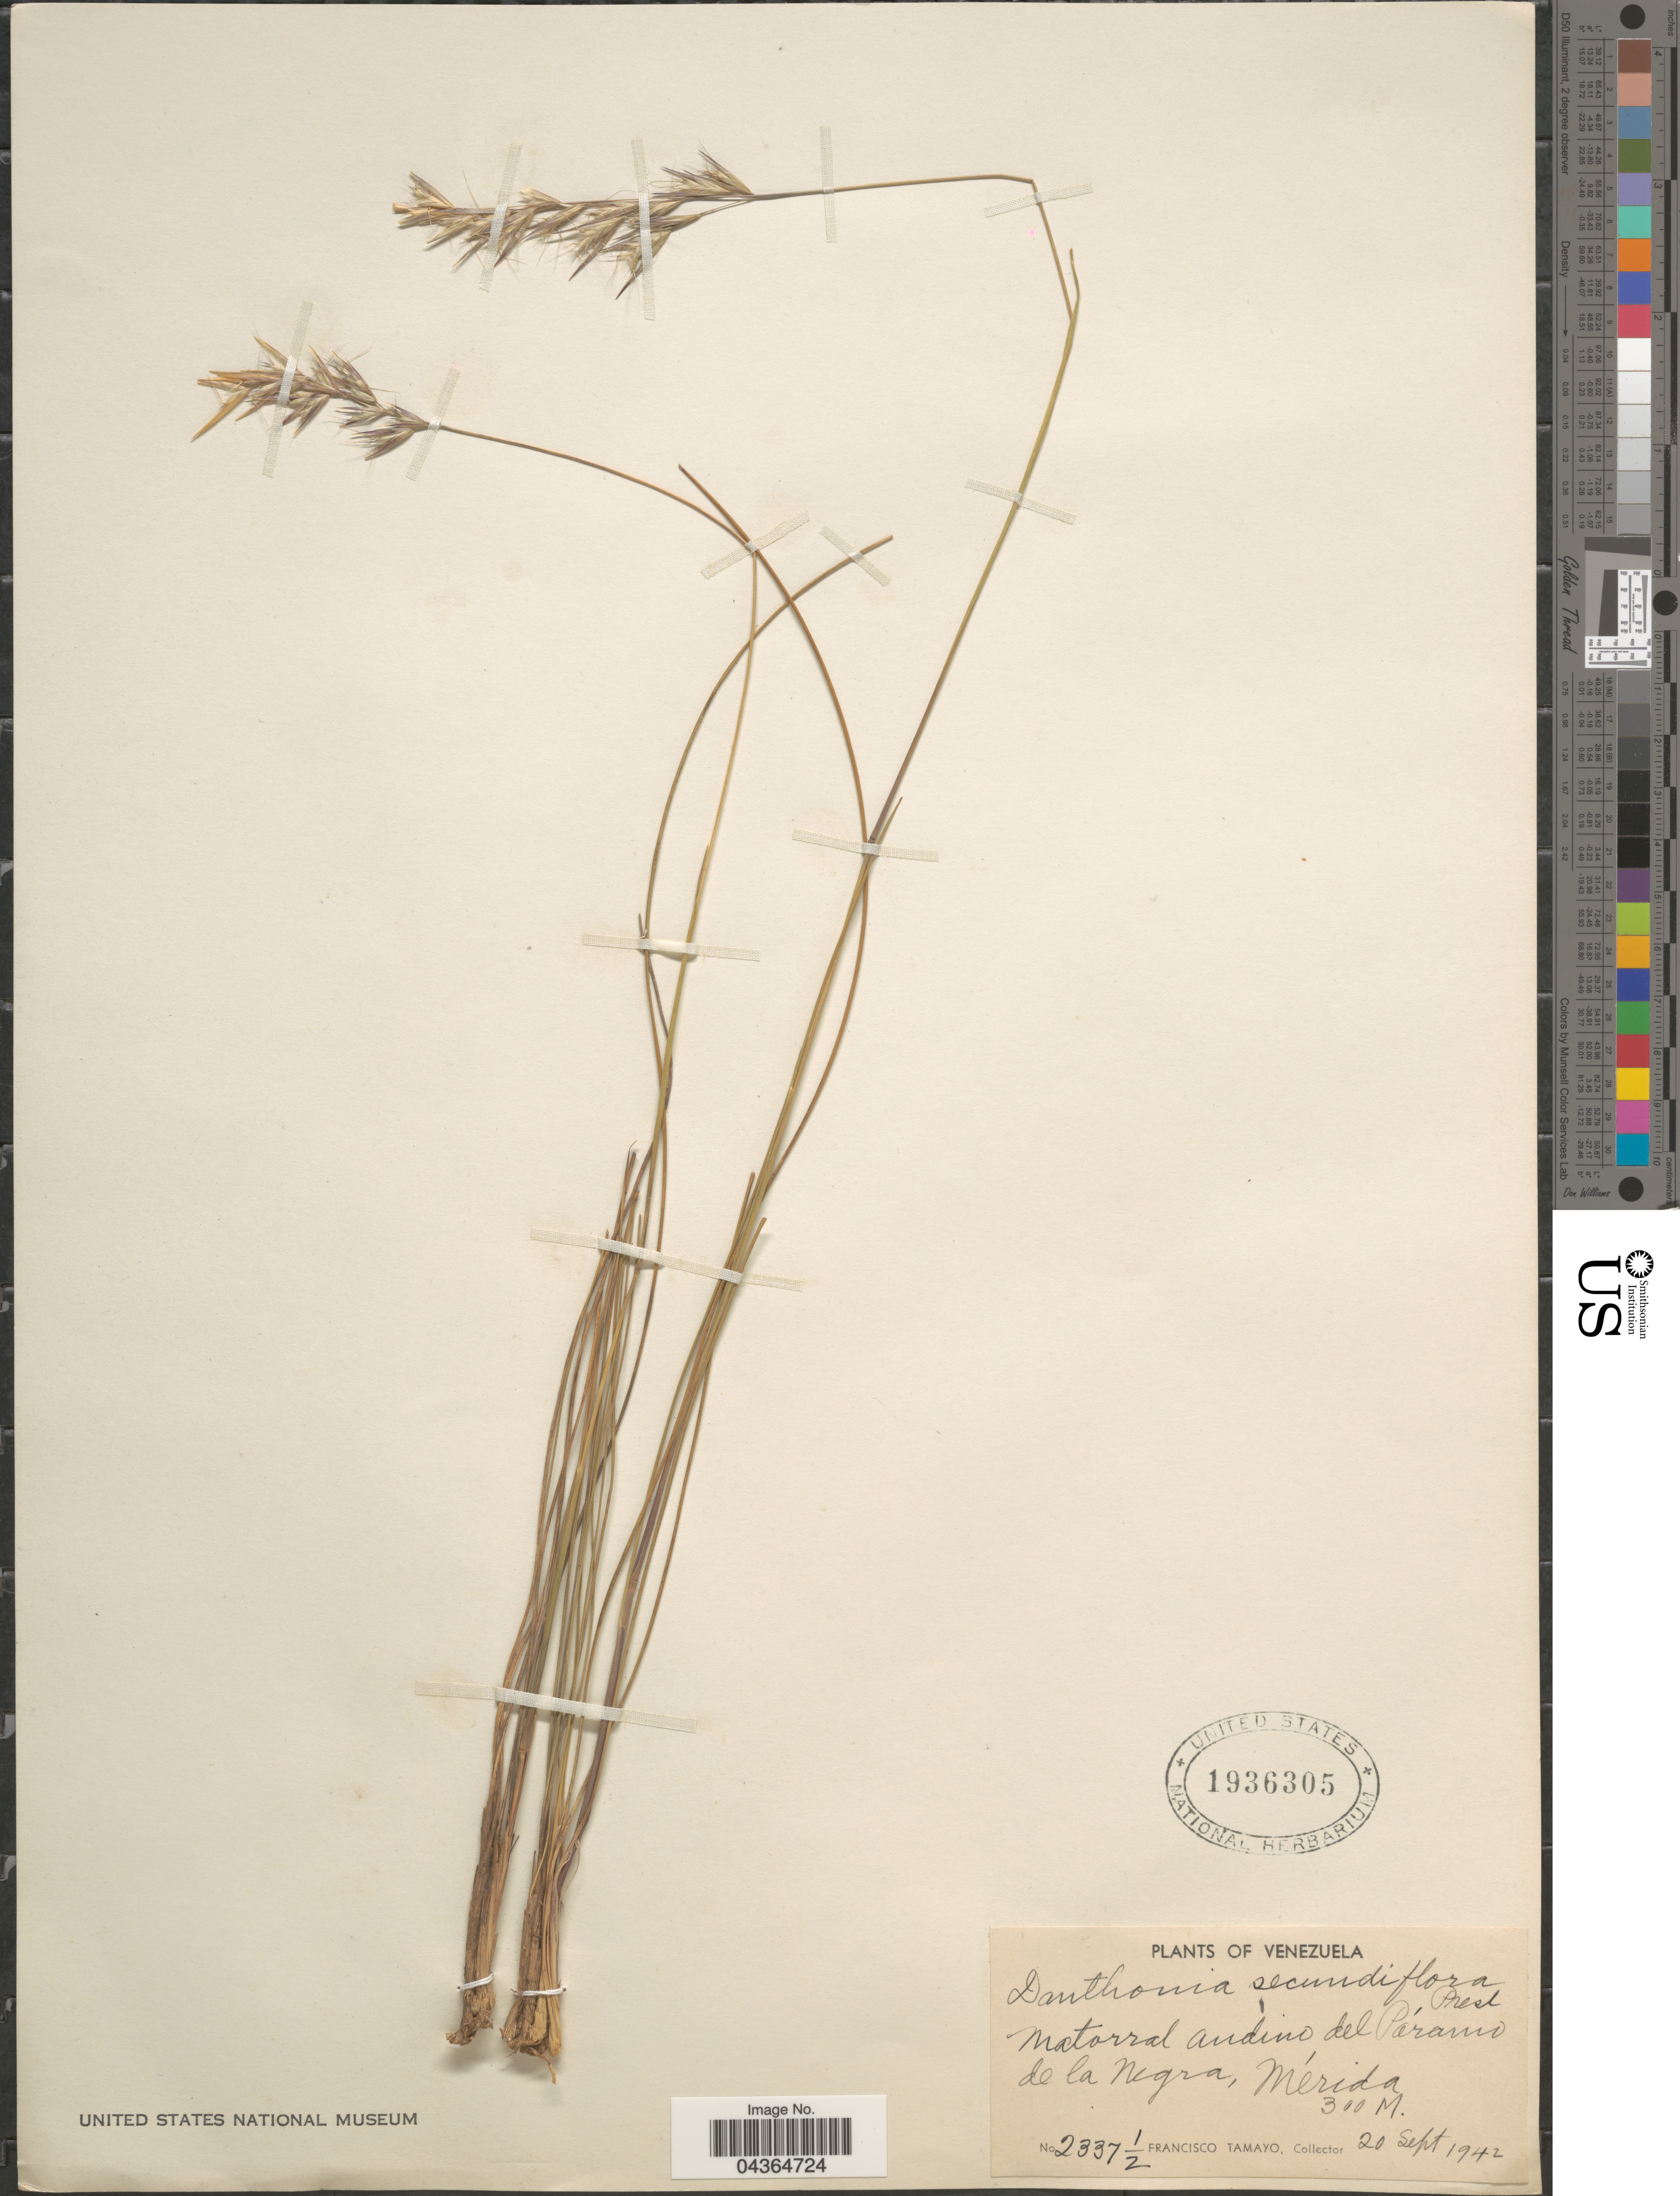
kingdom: Plantae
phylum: Tracheophyta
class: Liliopsida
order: Poales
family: Poaceae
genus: Danthonia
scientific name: Danthonia secundiflora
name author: J. Presl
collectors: F. Tamayo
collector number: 2337½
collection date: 1942-09-20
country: Venezuela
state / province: Merida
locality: Matorral andino del Páramo de la Negra.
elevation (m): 300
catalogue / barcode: US 1936305